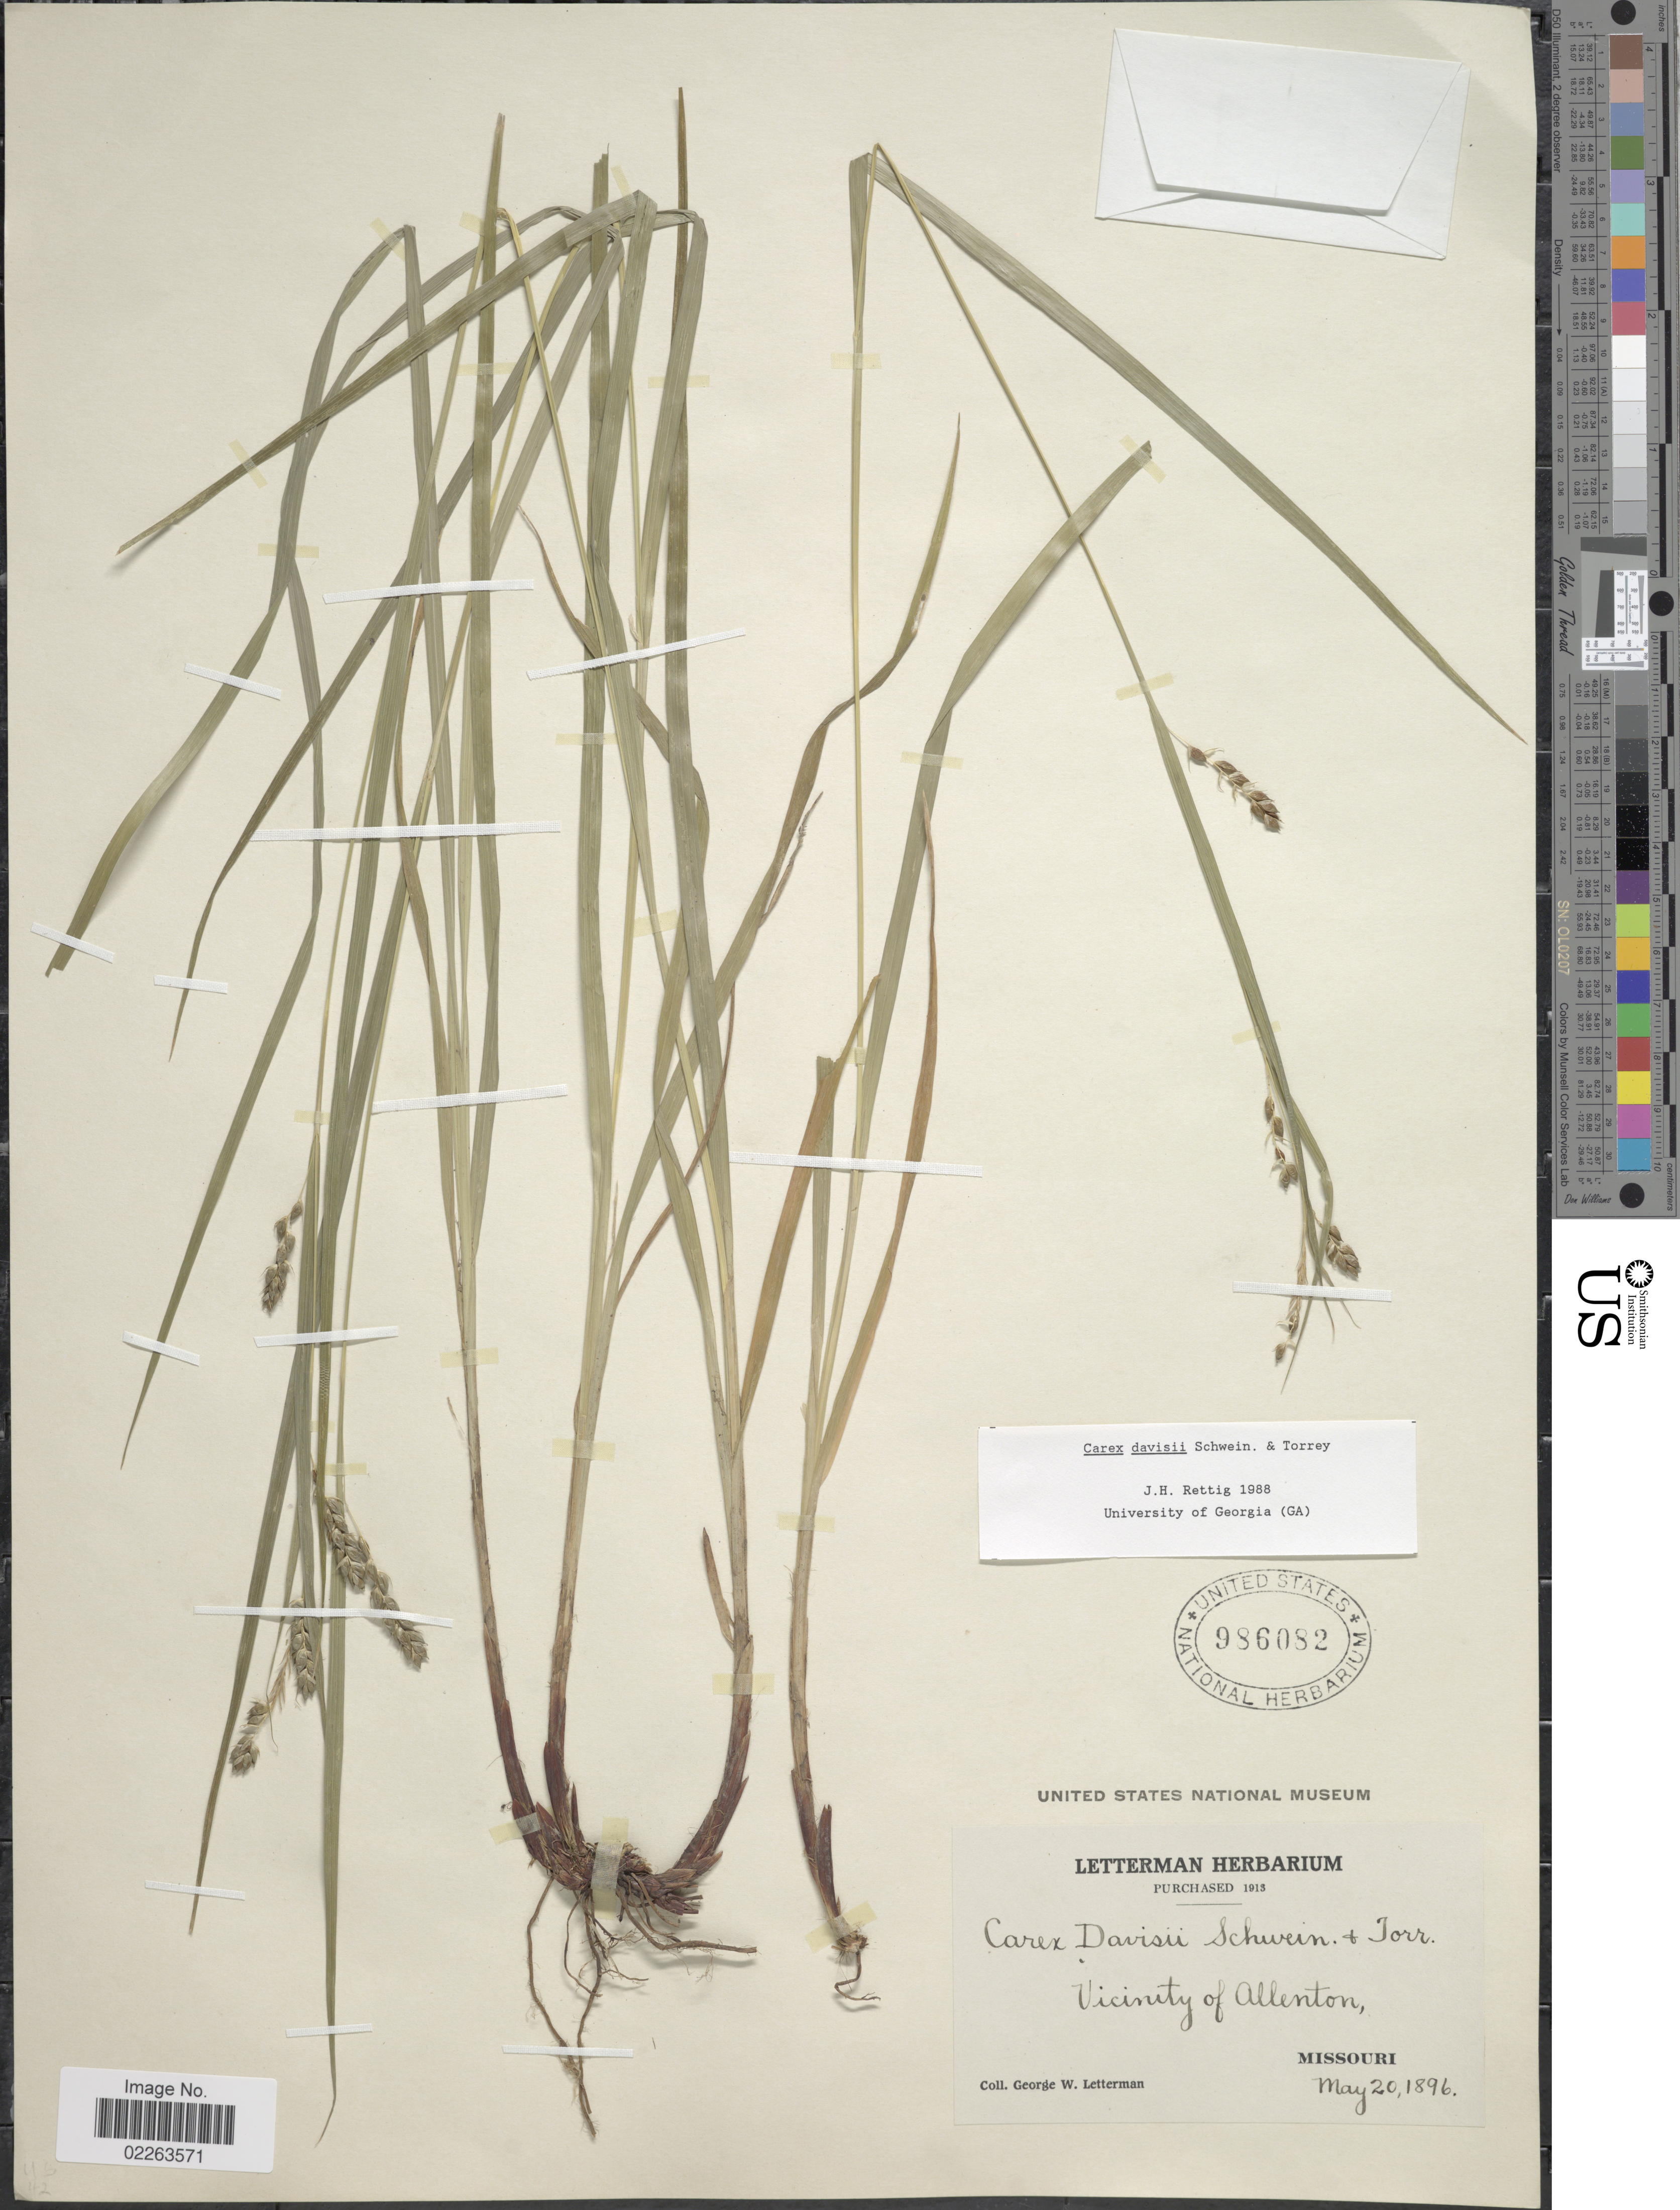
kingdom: Plantae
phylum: Tracheophyta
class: Liliopsida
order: Poales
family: Cyperaceae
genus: Carex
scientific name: Carex davisii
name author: Schwein. & Torr.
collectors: G. W. Letterman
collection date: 1896-05-20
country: United States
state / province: Missouri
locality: Vicinity of Allenton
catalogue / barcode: US 986082